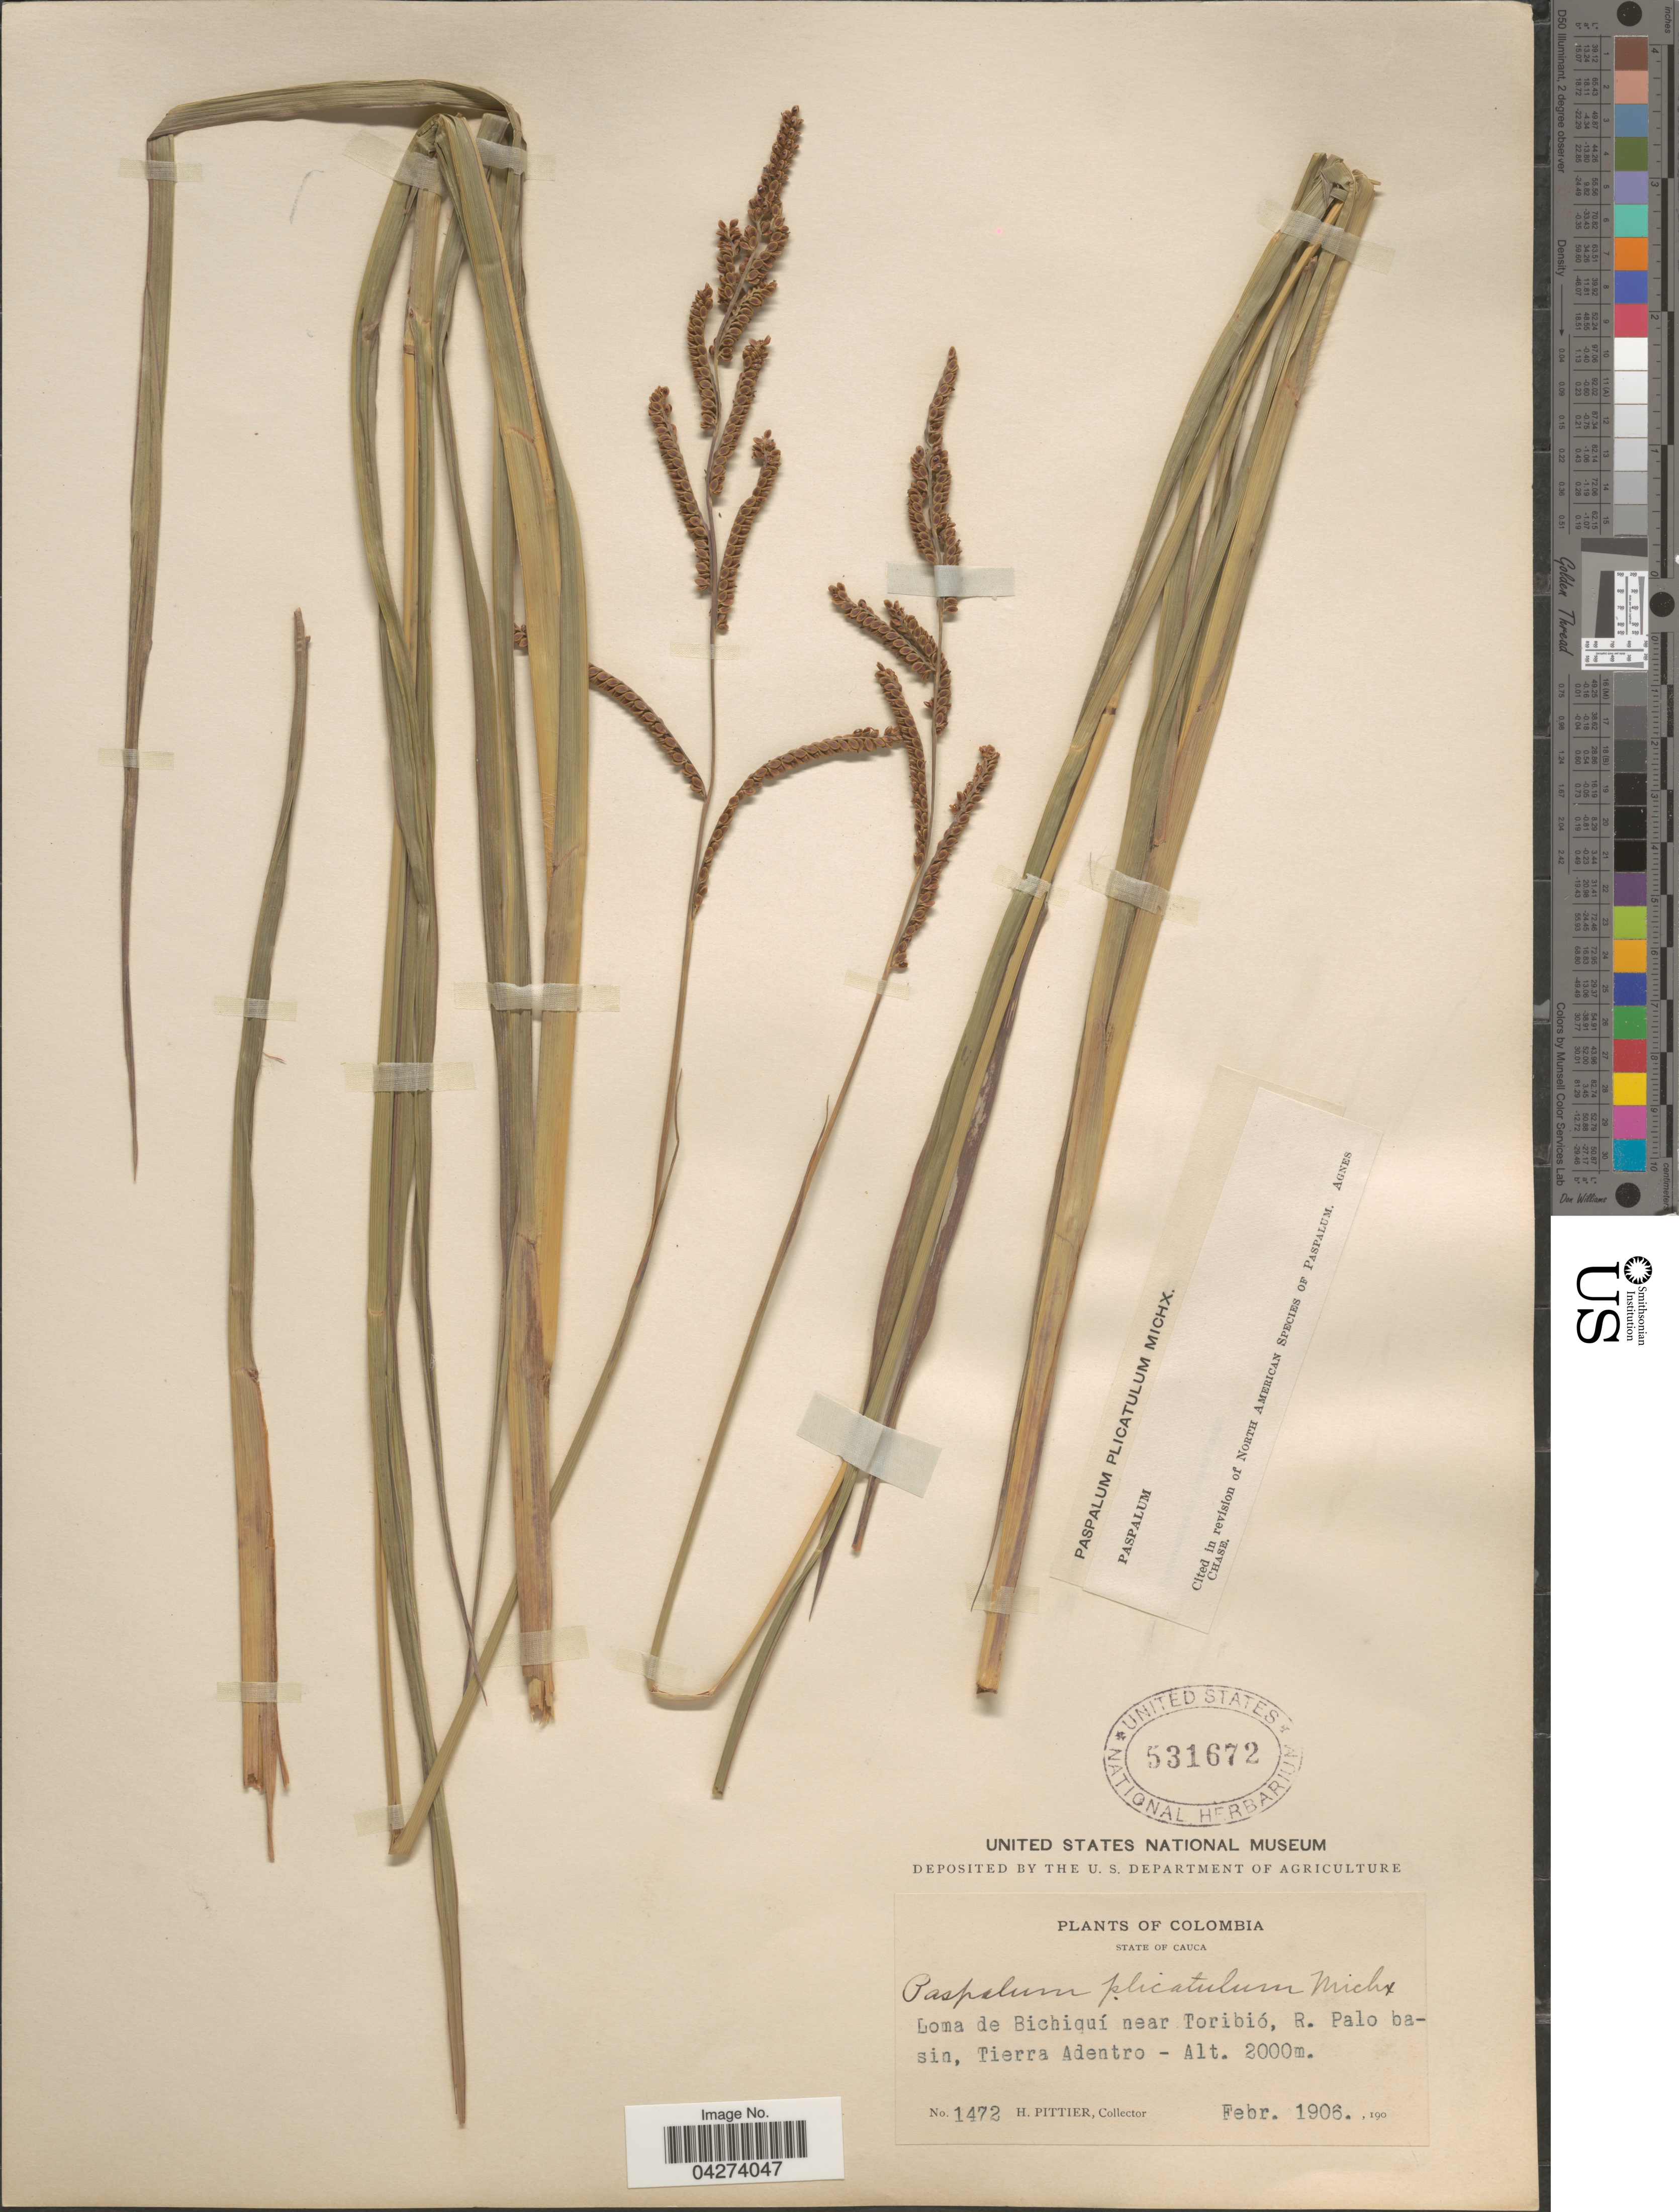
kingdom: Plantae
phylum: Tracheophyta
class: Liliopsida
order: Poales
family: Poaceae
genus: Paspalum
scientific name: Paspalum plicatulum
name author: Michx.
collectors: H. F. Pittier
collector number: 1472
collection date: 1906-02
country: Colombia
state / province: Cauca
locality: Loma de Bichiquí near Toribió, R. Palo basin, Tierra Adentro.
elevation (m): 2000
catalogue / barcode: US 531672